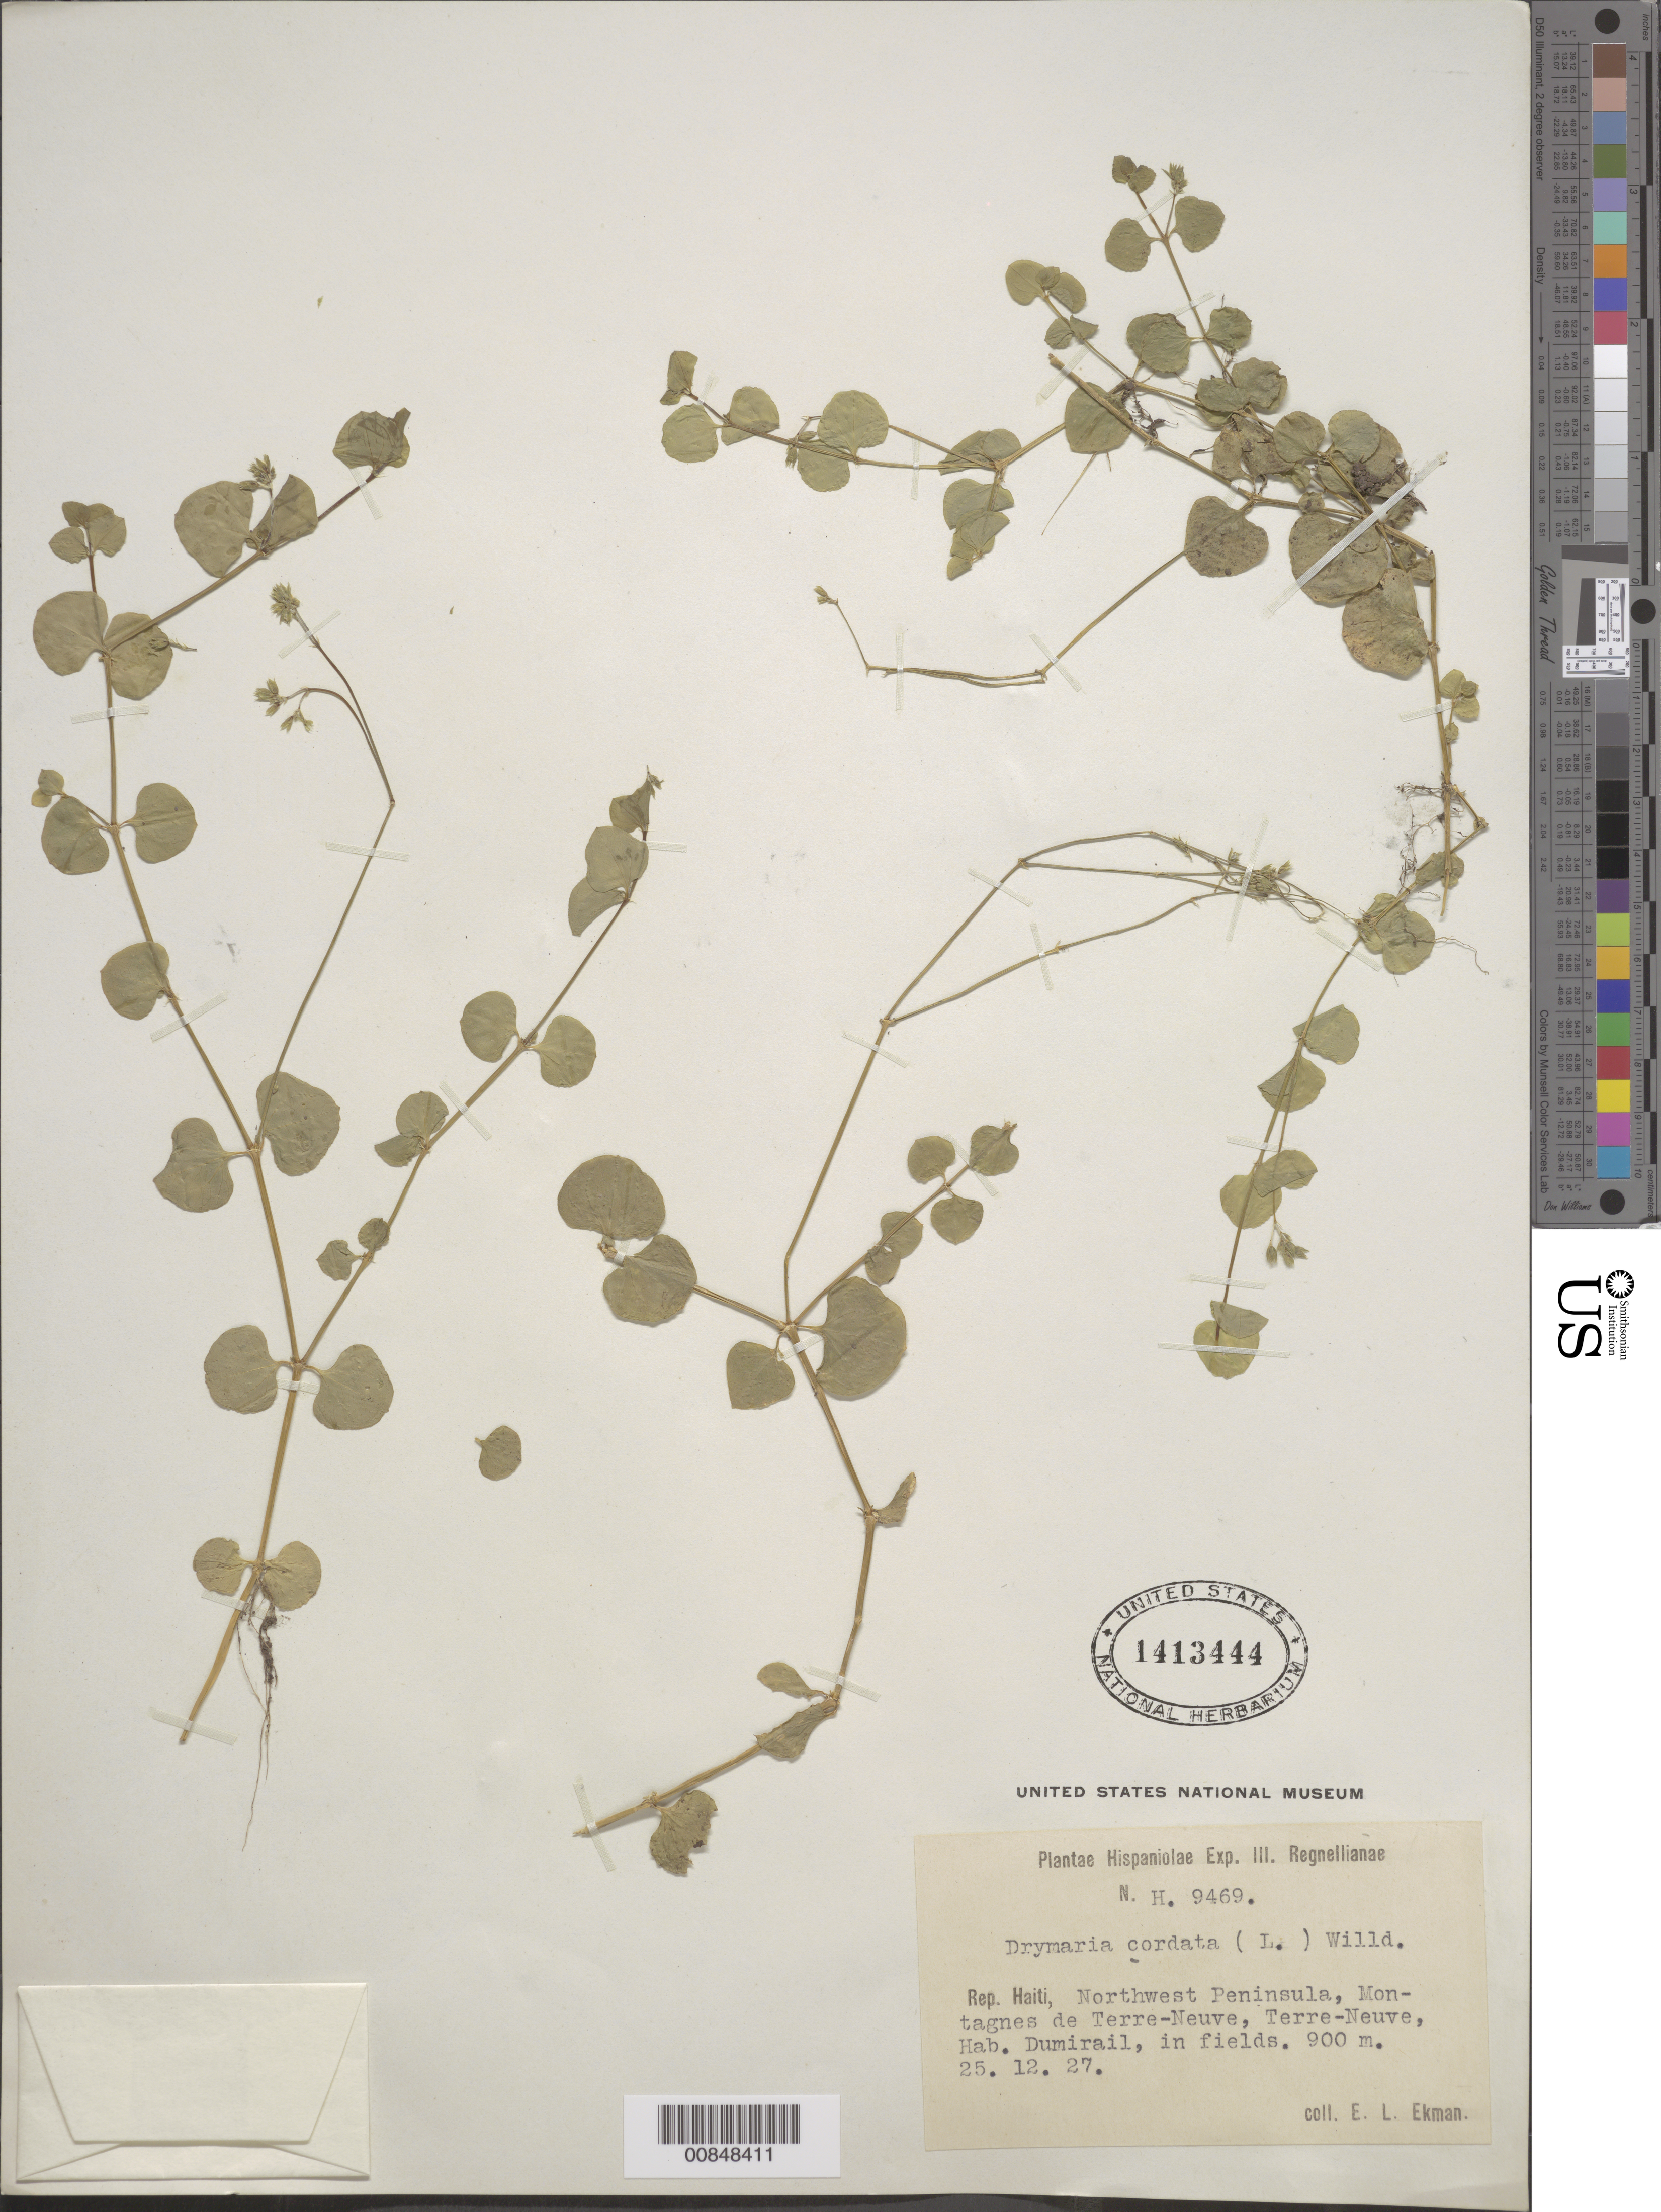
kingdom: Plantae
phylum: Tracheophyta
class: Magnoliopsida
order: Caryophyllales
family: Caryophyllaceae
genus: Drymaria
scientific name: Drymaria cordata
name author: (L.) Willd. ex Schult.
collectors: E. L. Ekman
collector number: H 9469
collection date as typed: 25 Dec 1927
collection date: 1927-12-25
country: Haiti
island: Hispaniola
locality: Northwest Peninsula, Montagnes de Terre-Neuve, Terre-Neuve, Hab. Dumirail.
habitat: In field.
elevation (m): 900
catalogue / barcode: US 1413444